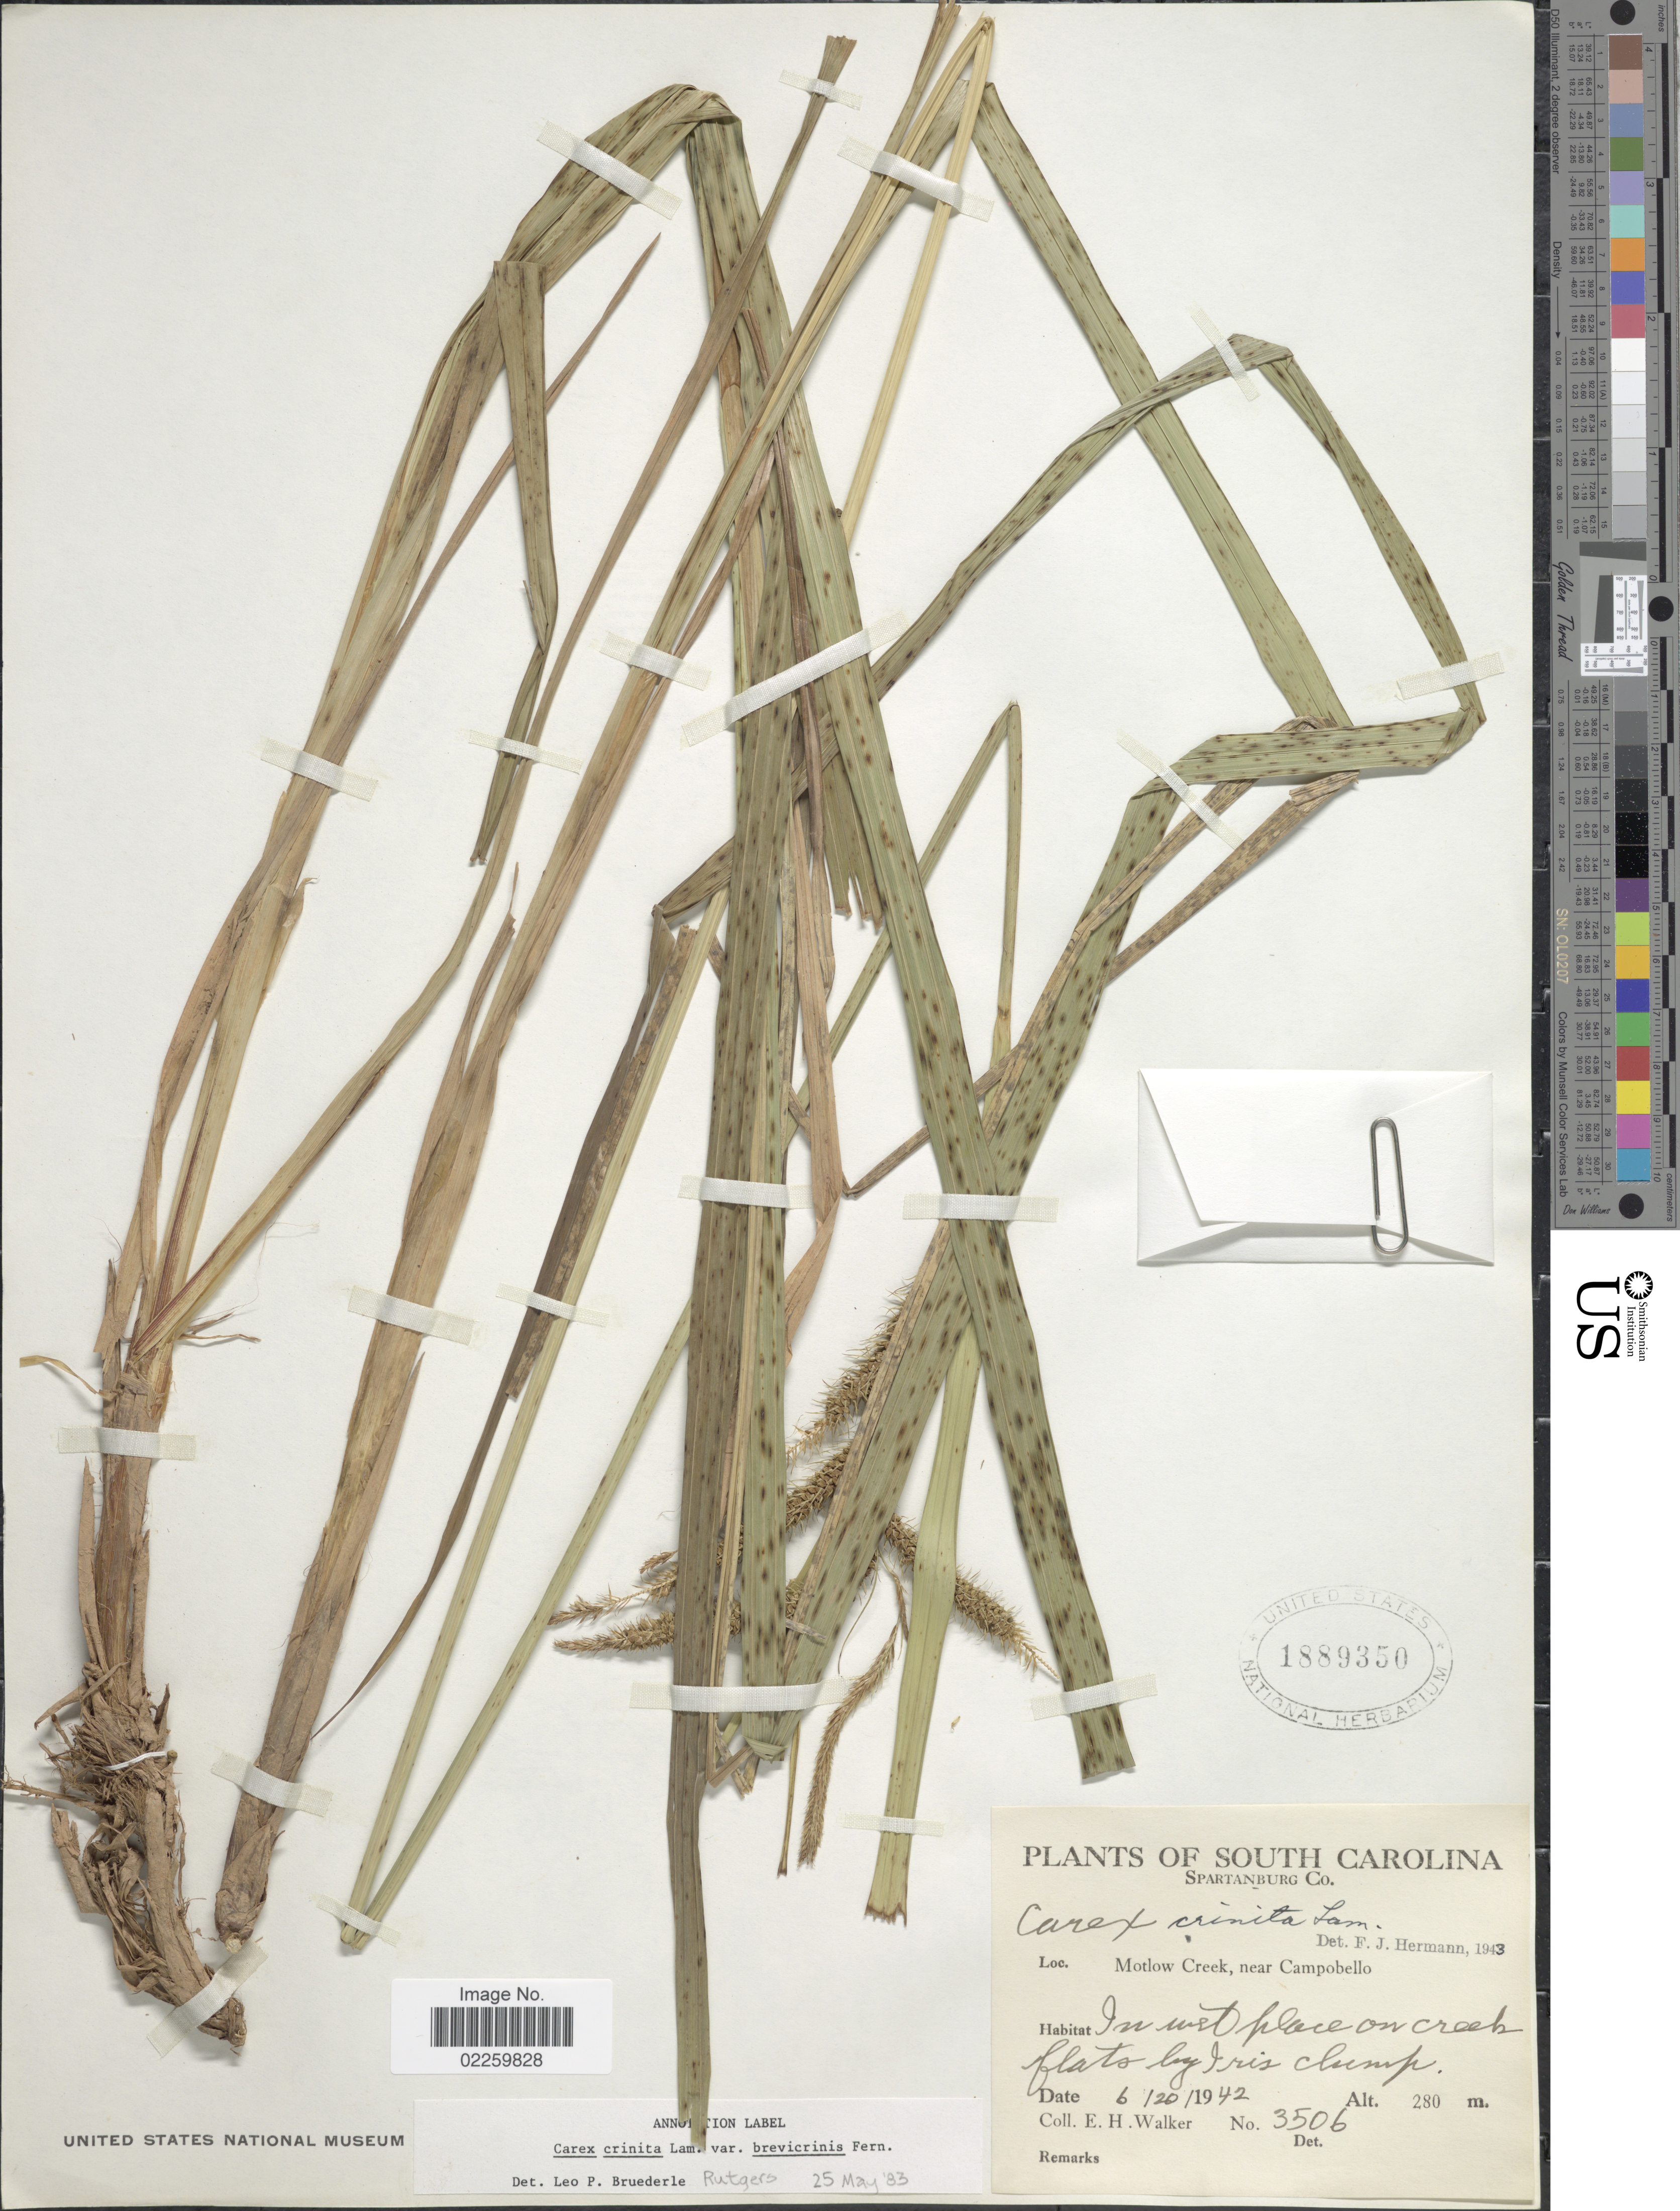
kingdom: Plantae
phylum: Tracheophyta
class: Liliopsida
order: Poales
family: Cyperaceae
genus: Carex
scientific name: Carex crinita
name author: Lam.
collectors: E. H. Walker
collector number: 3506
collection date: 1942-06-20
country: United States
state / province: South Carolina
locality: Spartanburg Co., Motlow Creek, near Campobello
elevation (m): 280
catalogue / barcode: US 1889350